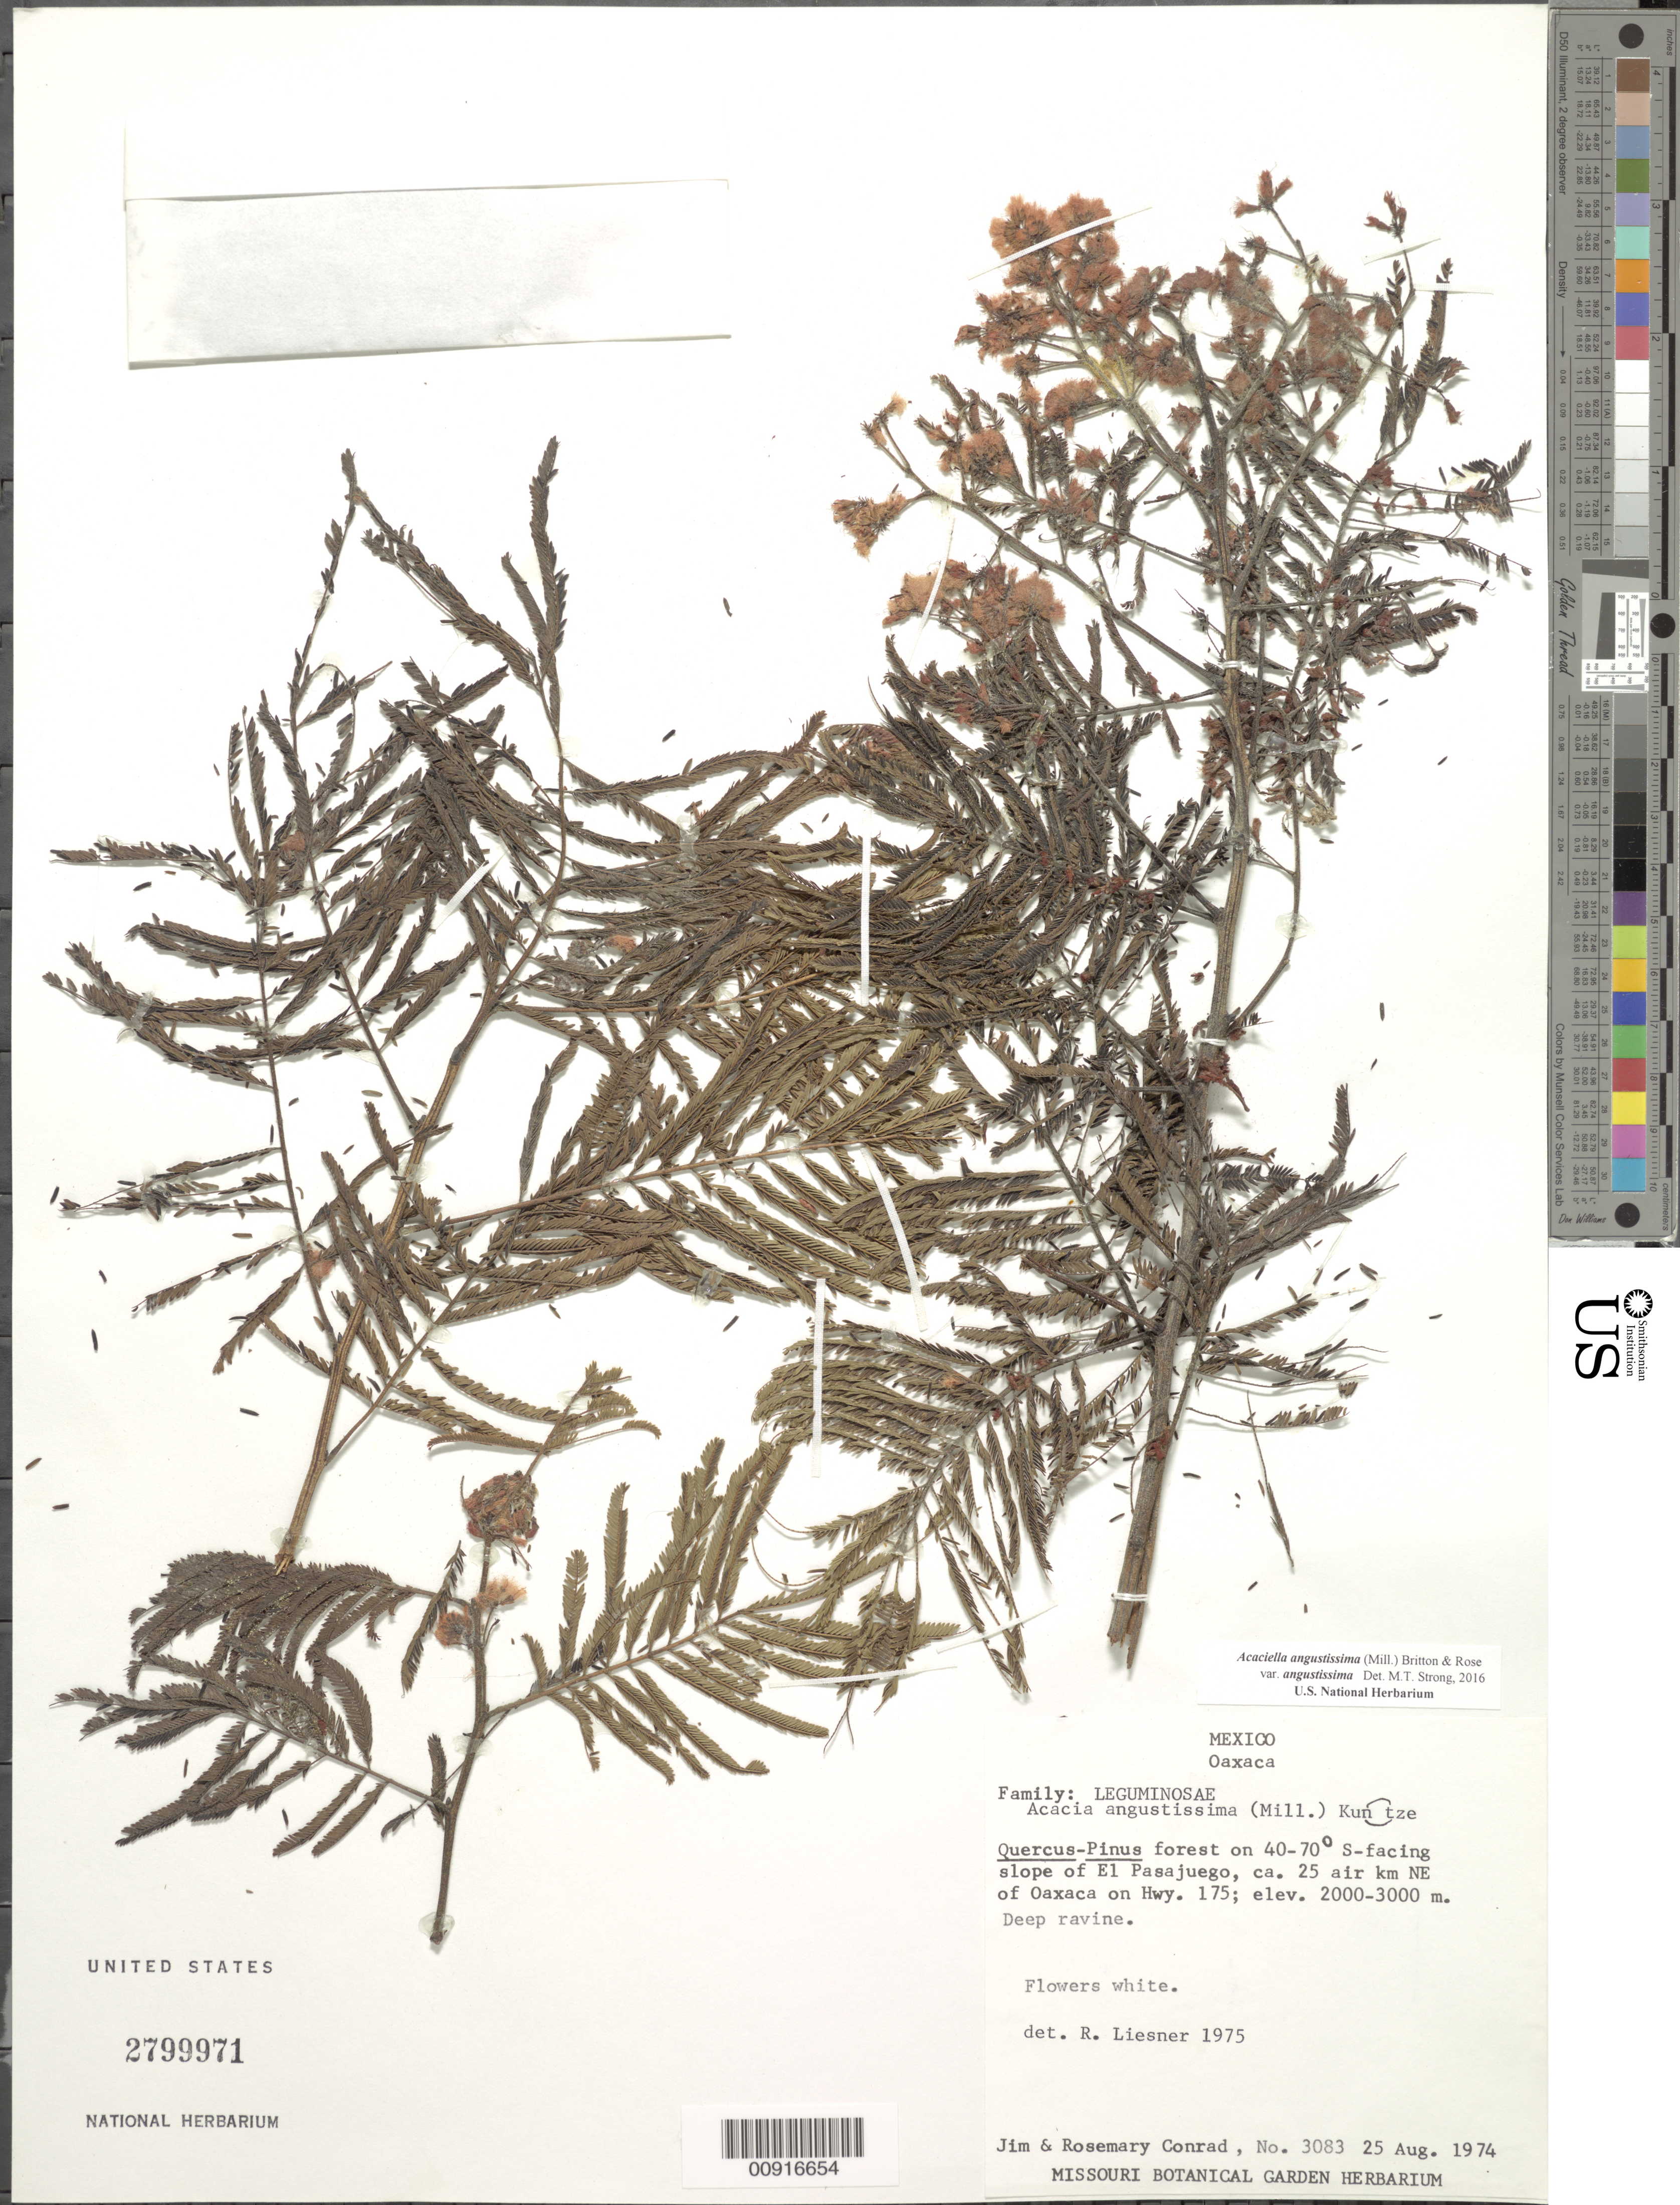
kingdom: Plantae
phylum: Tracheophyta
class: Magnoliopsida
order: Fabales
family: Fabaceae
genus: Acaciella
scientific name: Acaciella angustissima var. angustissima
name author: (Mill.) Britton & Rose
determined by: Strong, M. T., (US), Smithsonian Institution - National Museum of Natural History (UNITED STATES)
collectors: J. Conrad & R. Conrad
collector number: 3083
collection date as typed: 25 Aug 1974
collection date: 1974-08-25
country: Mexico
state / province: Oaxaca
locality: S-Facing slope of El Pasajuego, ca. 25 air km NE of Oaxaca on Hwy. 175.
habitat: Deep ravine. Quercus-Pinus forest on 40°-70° S-facing slope.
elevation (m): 3000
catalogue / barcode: US 2799971